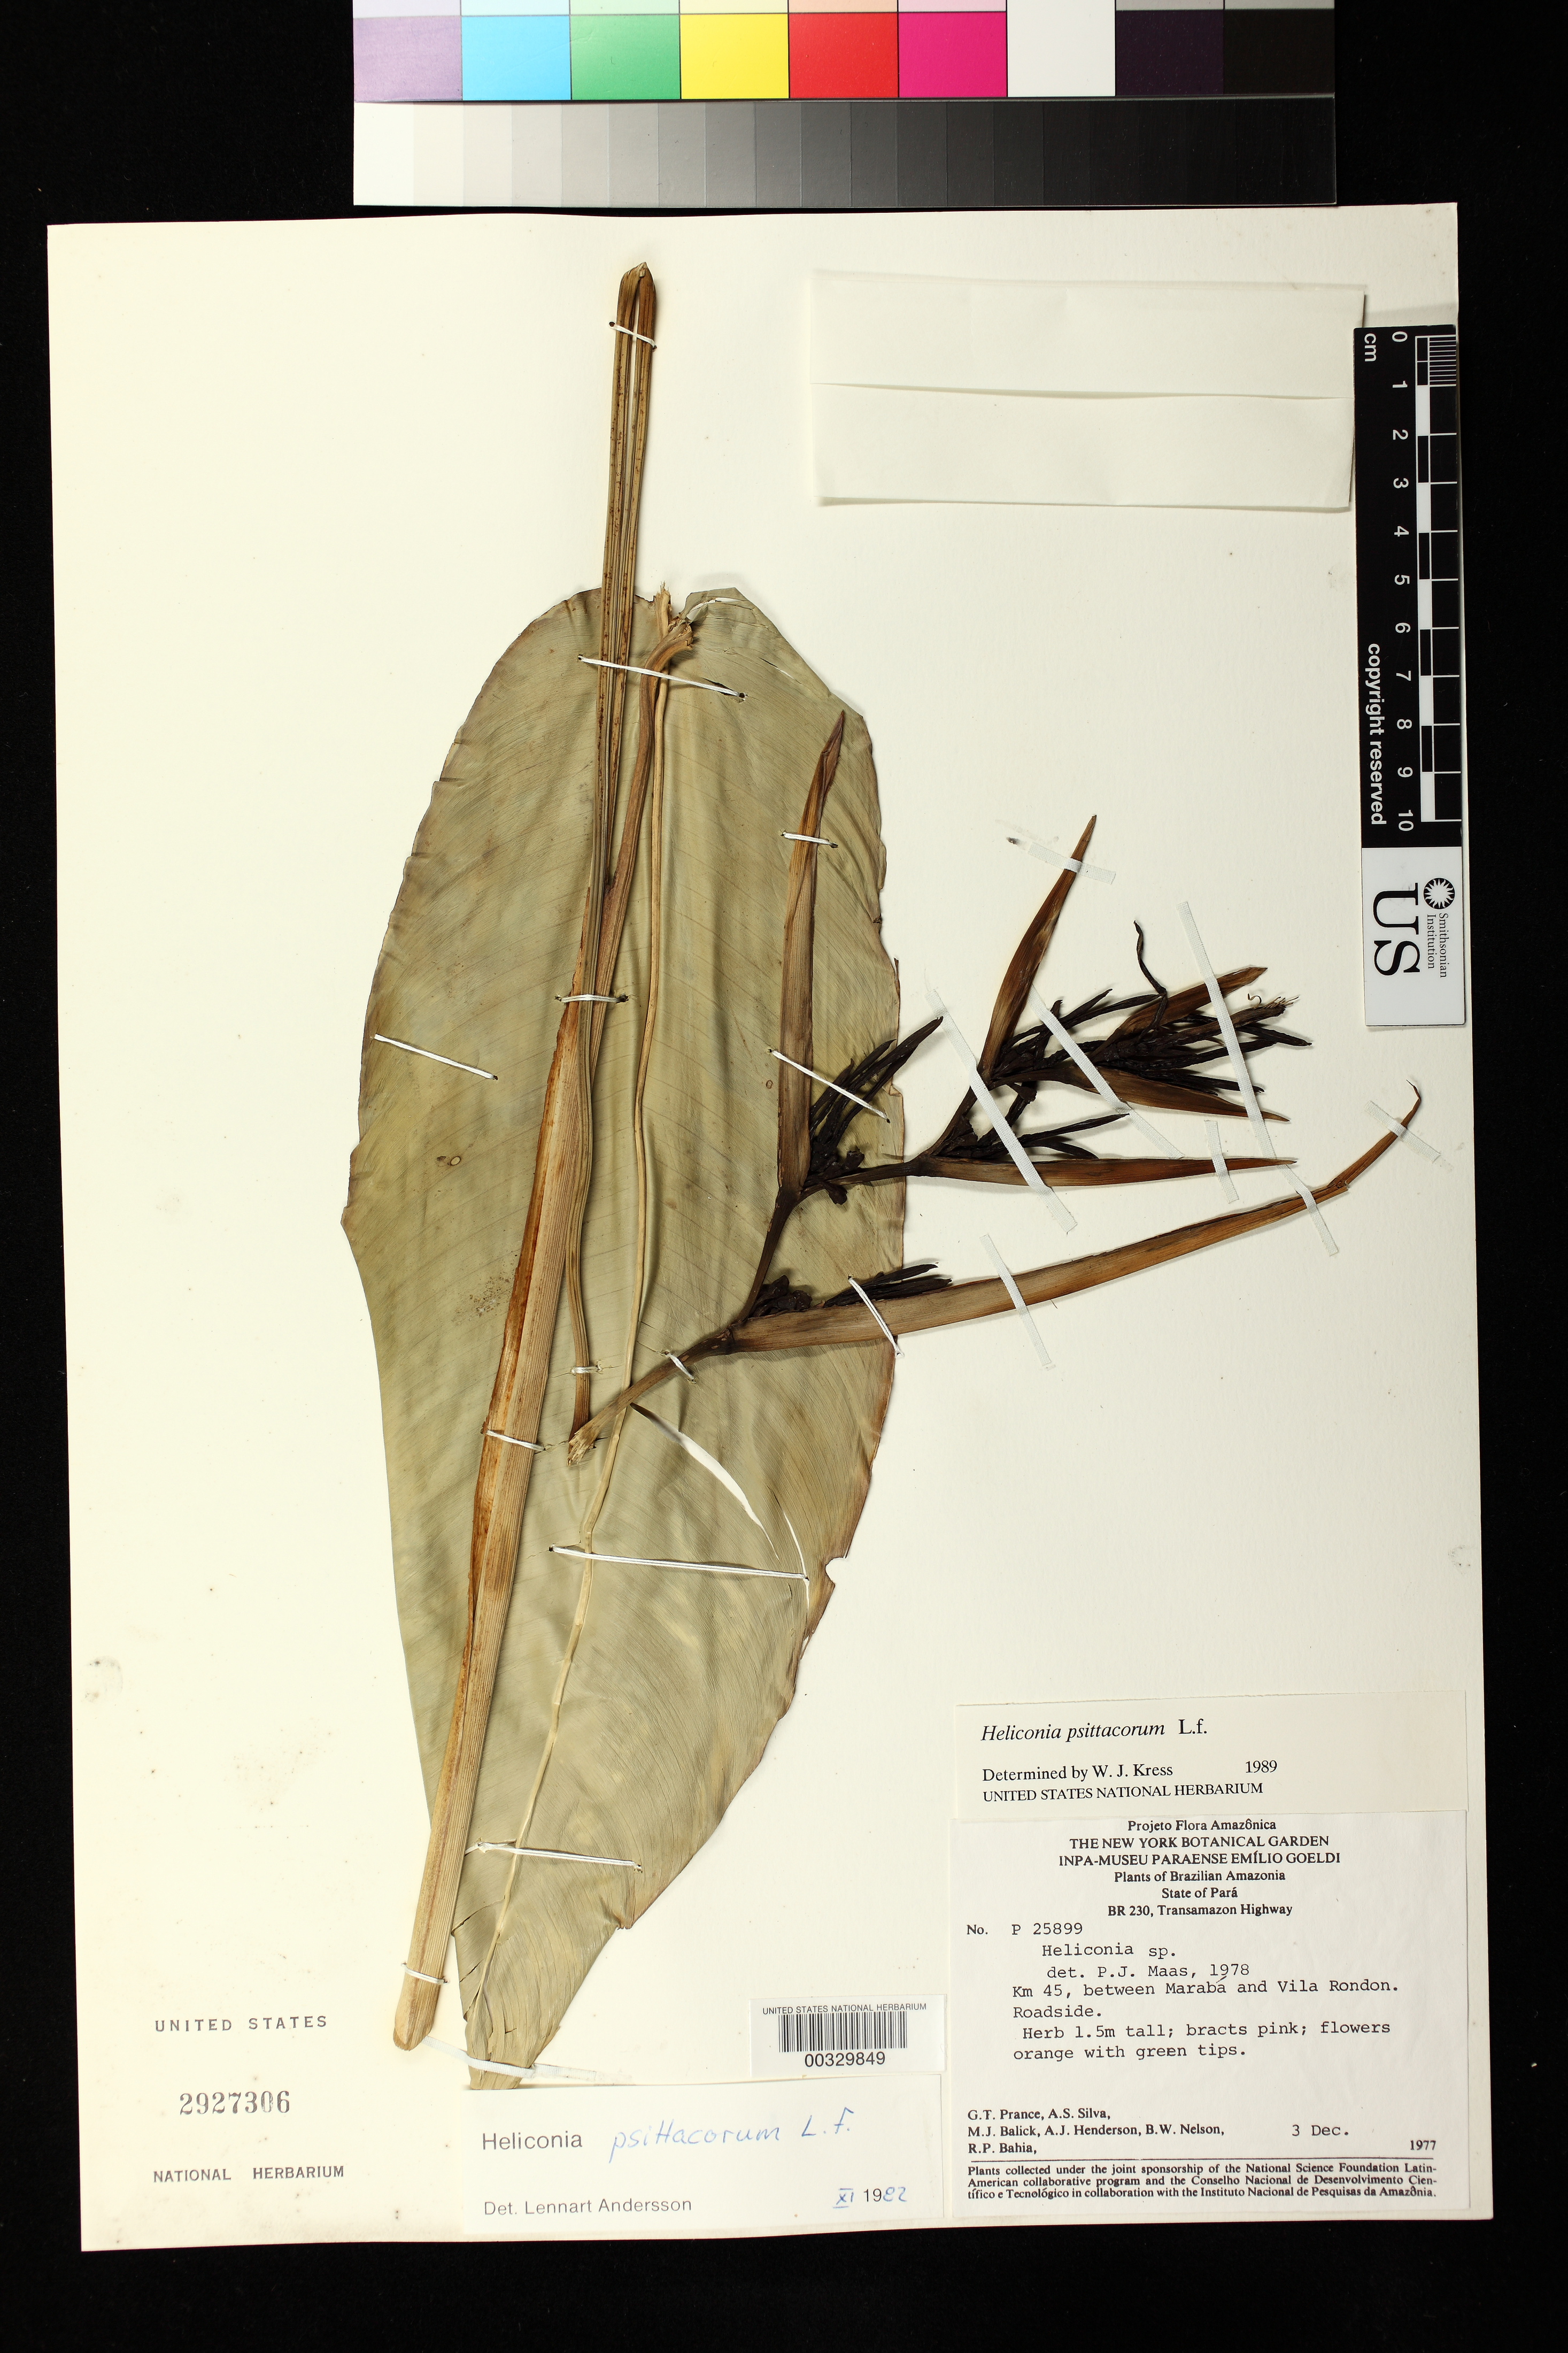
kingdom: Plantae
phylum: Tracheophyta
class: Liliopsida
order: Zingiberales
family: Heliconiaceae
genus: Heliconia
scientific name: Heliconia psittacorum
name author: L. f.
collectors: G. T. Prance, F. Chagas e Silva, M. J. Balick, A. J. Henderson, B. W. Nelson & R. P. Bahia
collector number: P 25899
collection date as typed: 03 Dec 1977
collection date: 1977-12-03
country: Brazil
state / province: Pará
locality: Br 230, transamazon highway, km 45, between maraba and vila rondon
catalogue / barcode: US 2927306